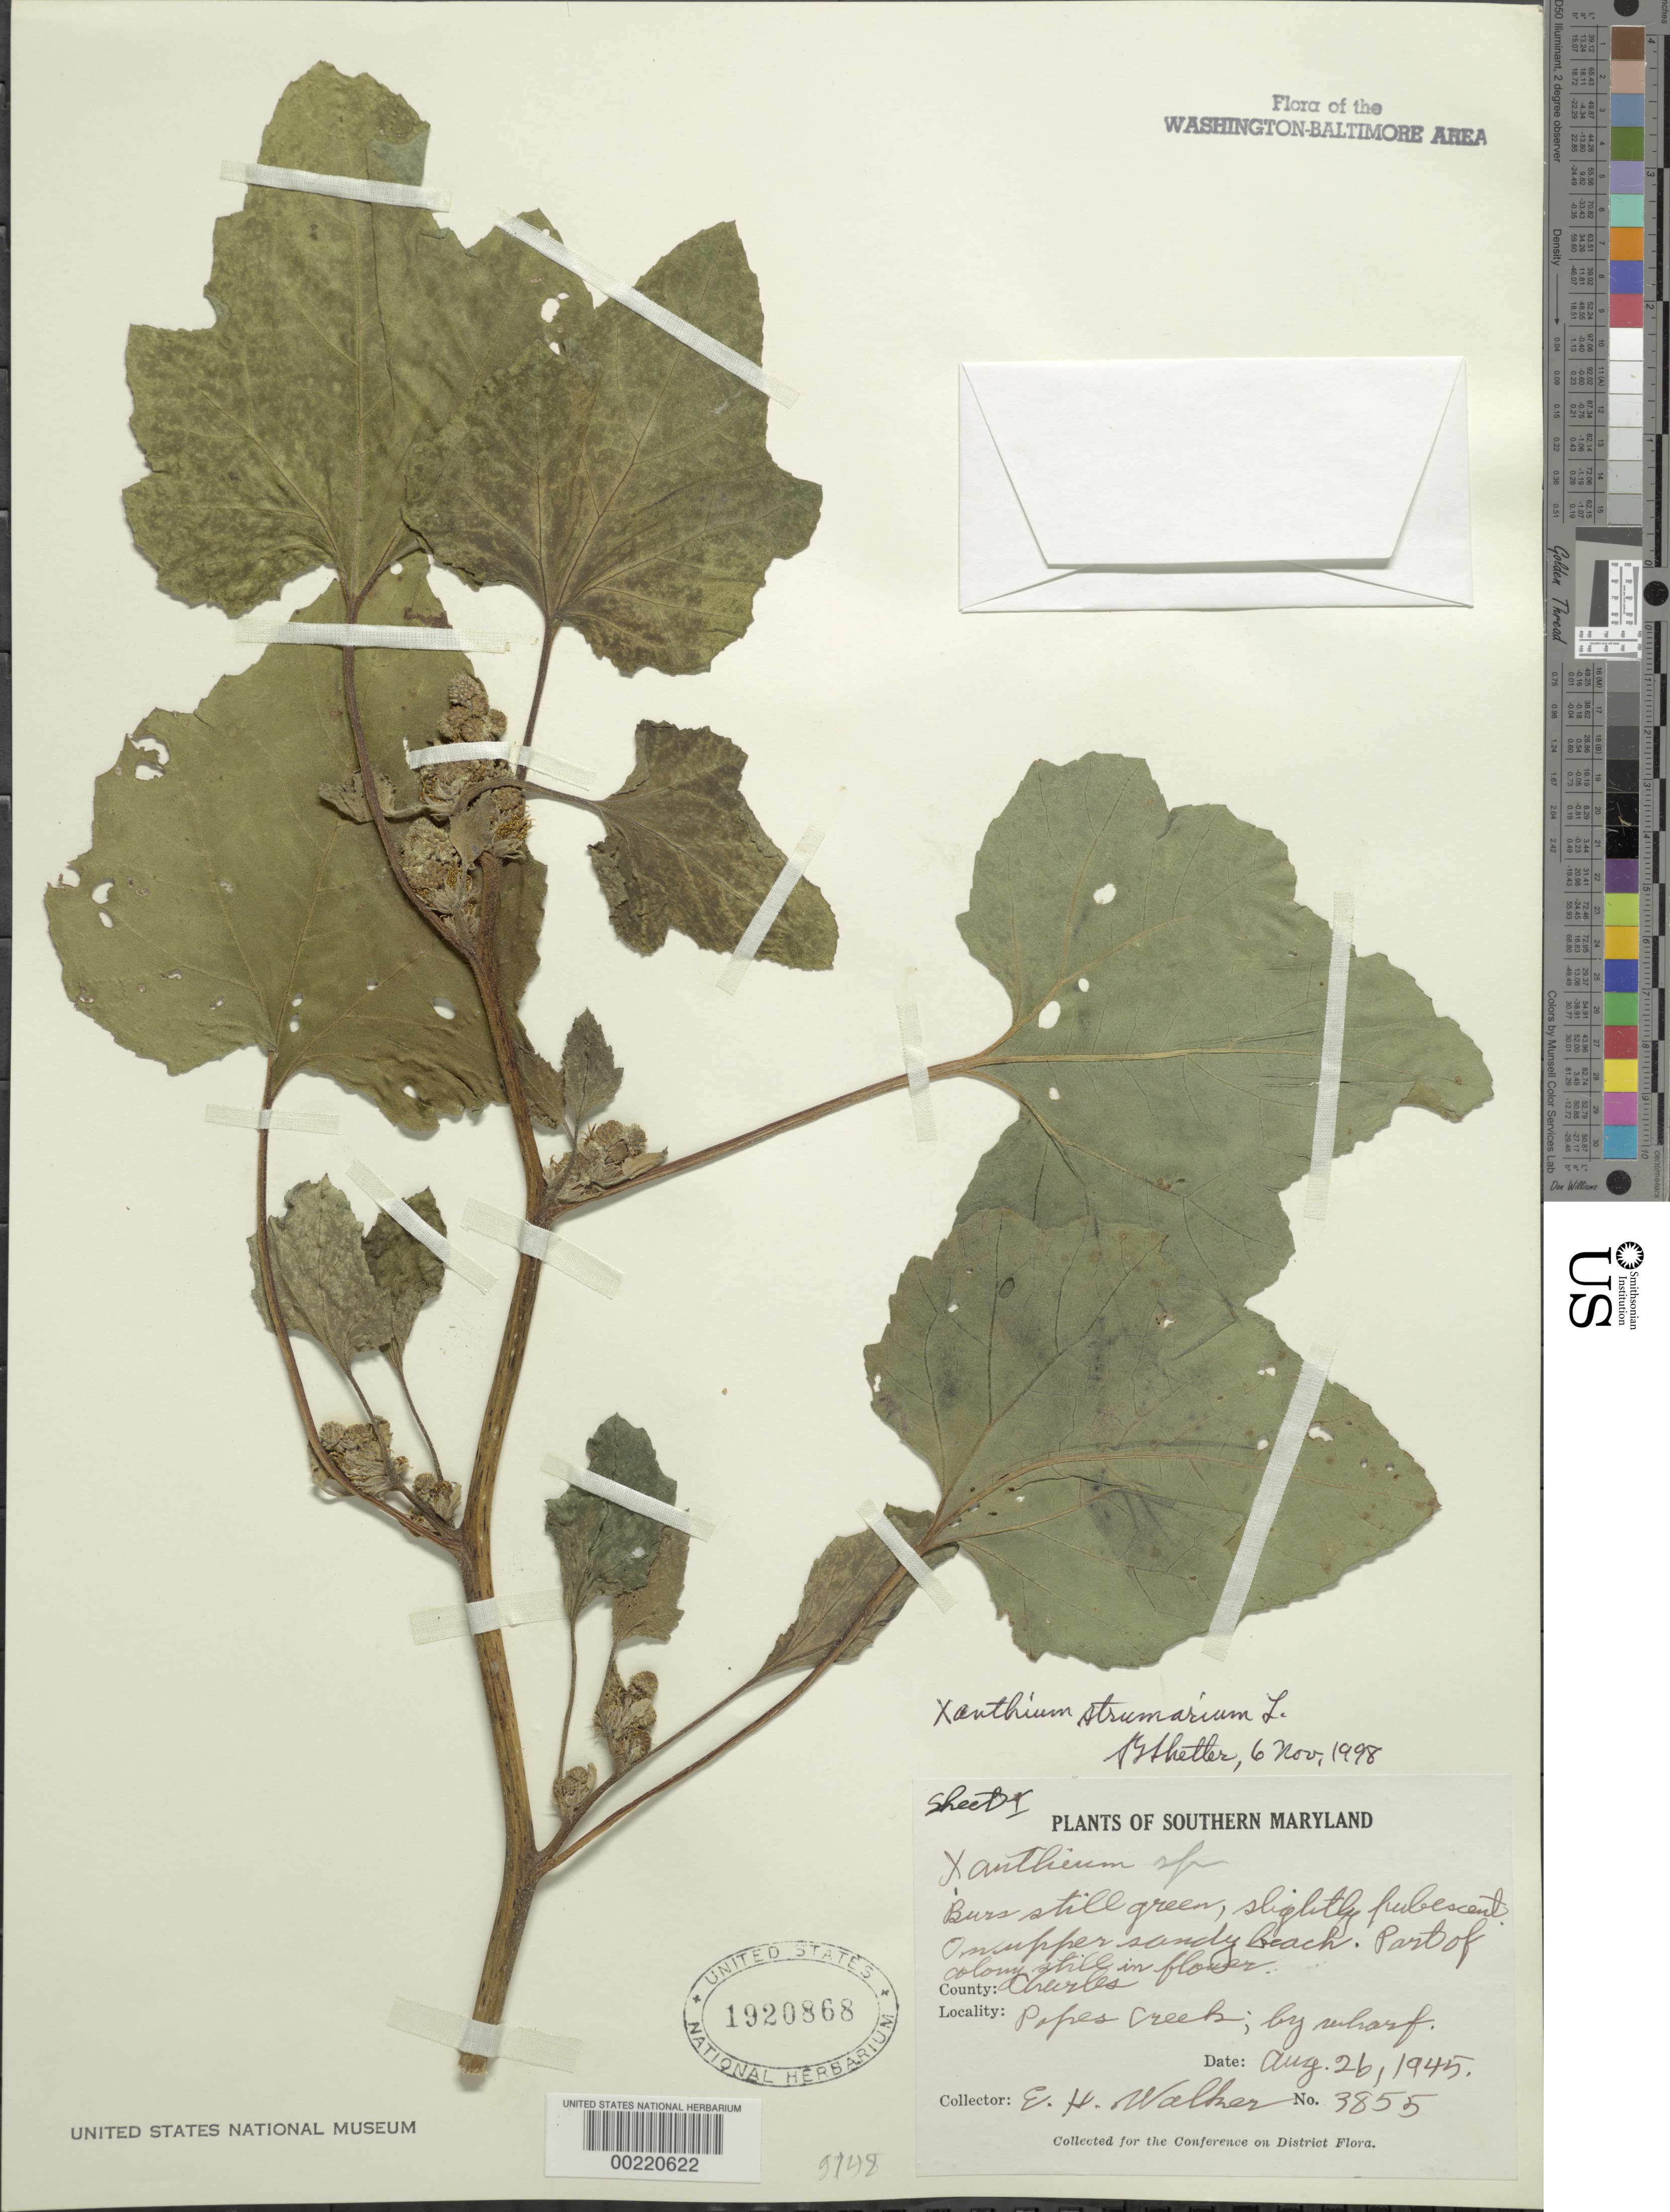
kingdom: Plantae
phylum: Tracheophyta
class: Magnoliopsida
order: Asterales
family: Asteraceae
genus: Xanthium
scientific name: Xanthium strumarium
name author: L.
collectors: E. H. Walker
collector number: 3855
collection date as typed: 26 Aug 1945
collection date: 1945-08-26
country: United States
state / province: Maryland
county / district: Charles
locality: Popes Creek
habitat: Upper sandy beach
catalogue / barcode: US 1920868